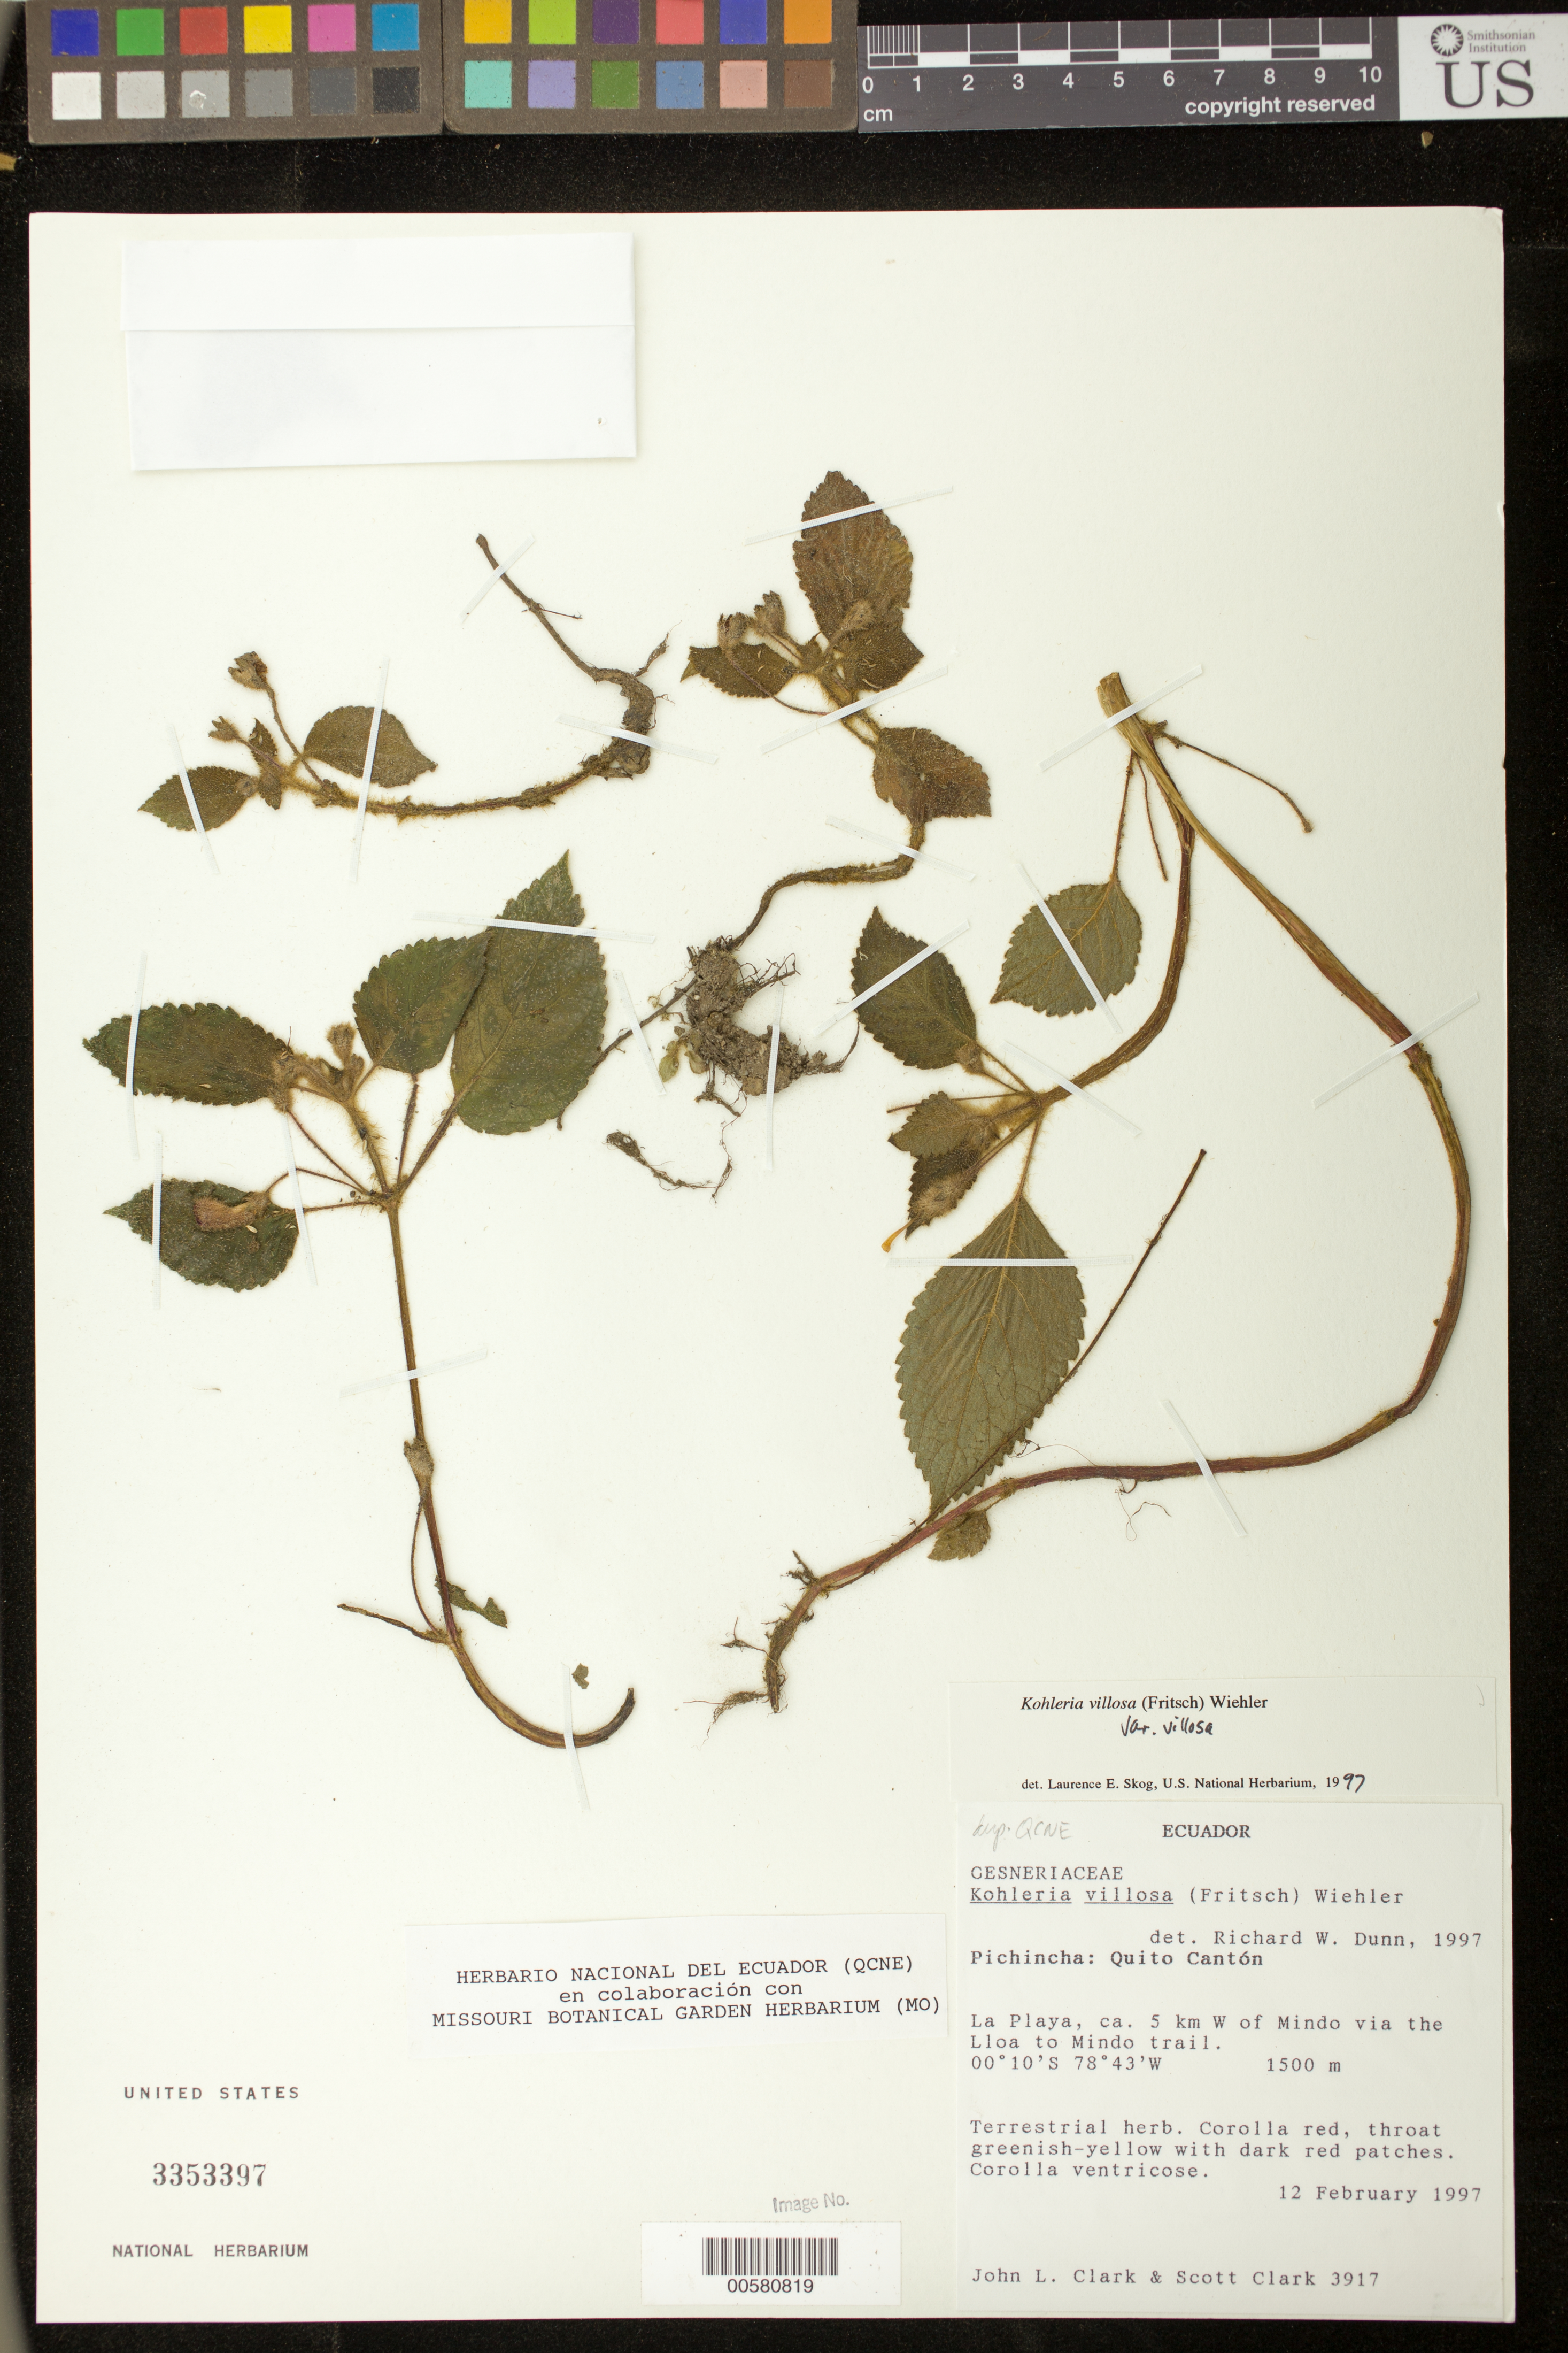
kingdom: Plantae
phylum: Tracheophyta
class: Magnoliopsida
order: Lamiales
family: Gesneriaceae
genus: Kohleria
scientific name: Kohleria villosa var. villosa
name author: (Fritsch) Wiehler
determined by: Skog, Laurence E.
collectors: J. L. Clark & S. Clark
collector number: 3917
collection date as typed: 12 Feb 1997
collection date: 1997-02-12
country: Ecuador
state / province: Pichincha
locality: Quito Cantón. La Playa, ca. 5 km W of Mindo via the Lloa to Mindo trail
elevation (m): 1500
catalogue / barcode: US 3353397